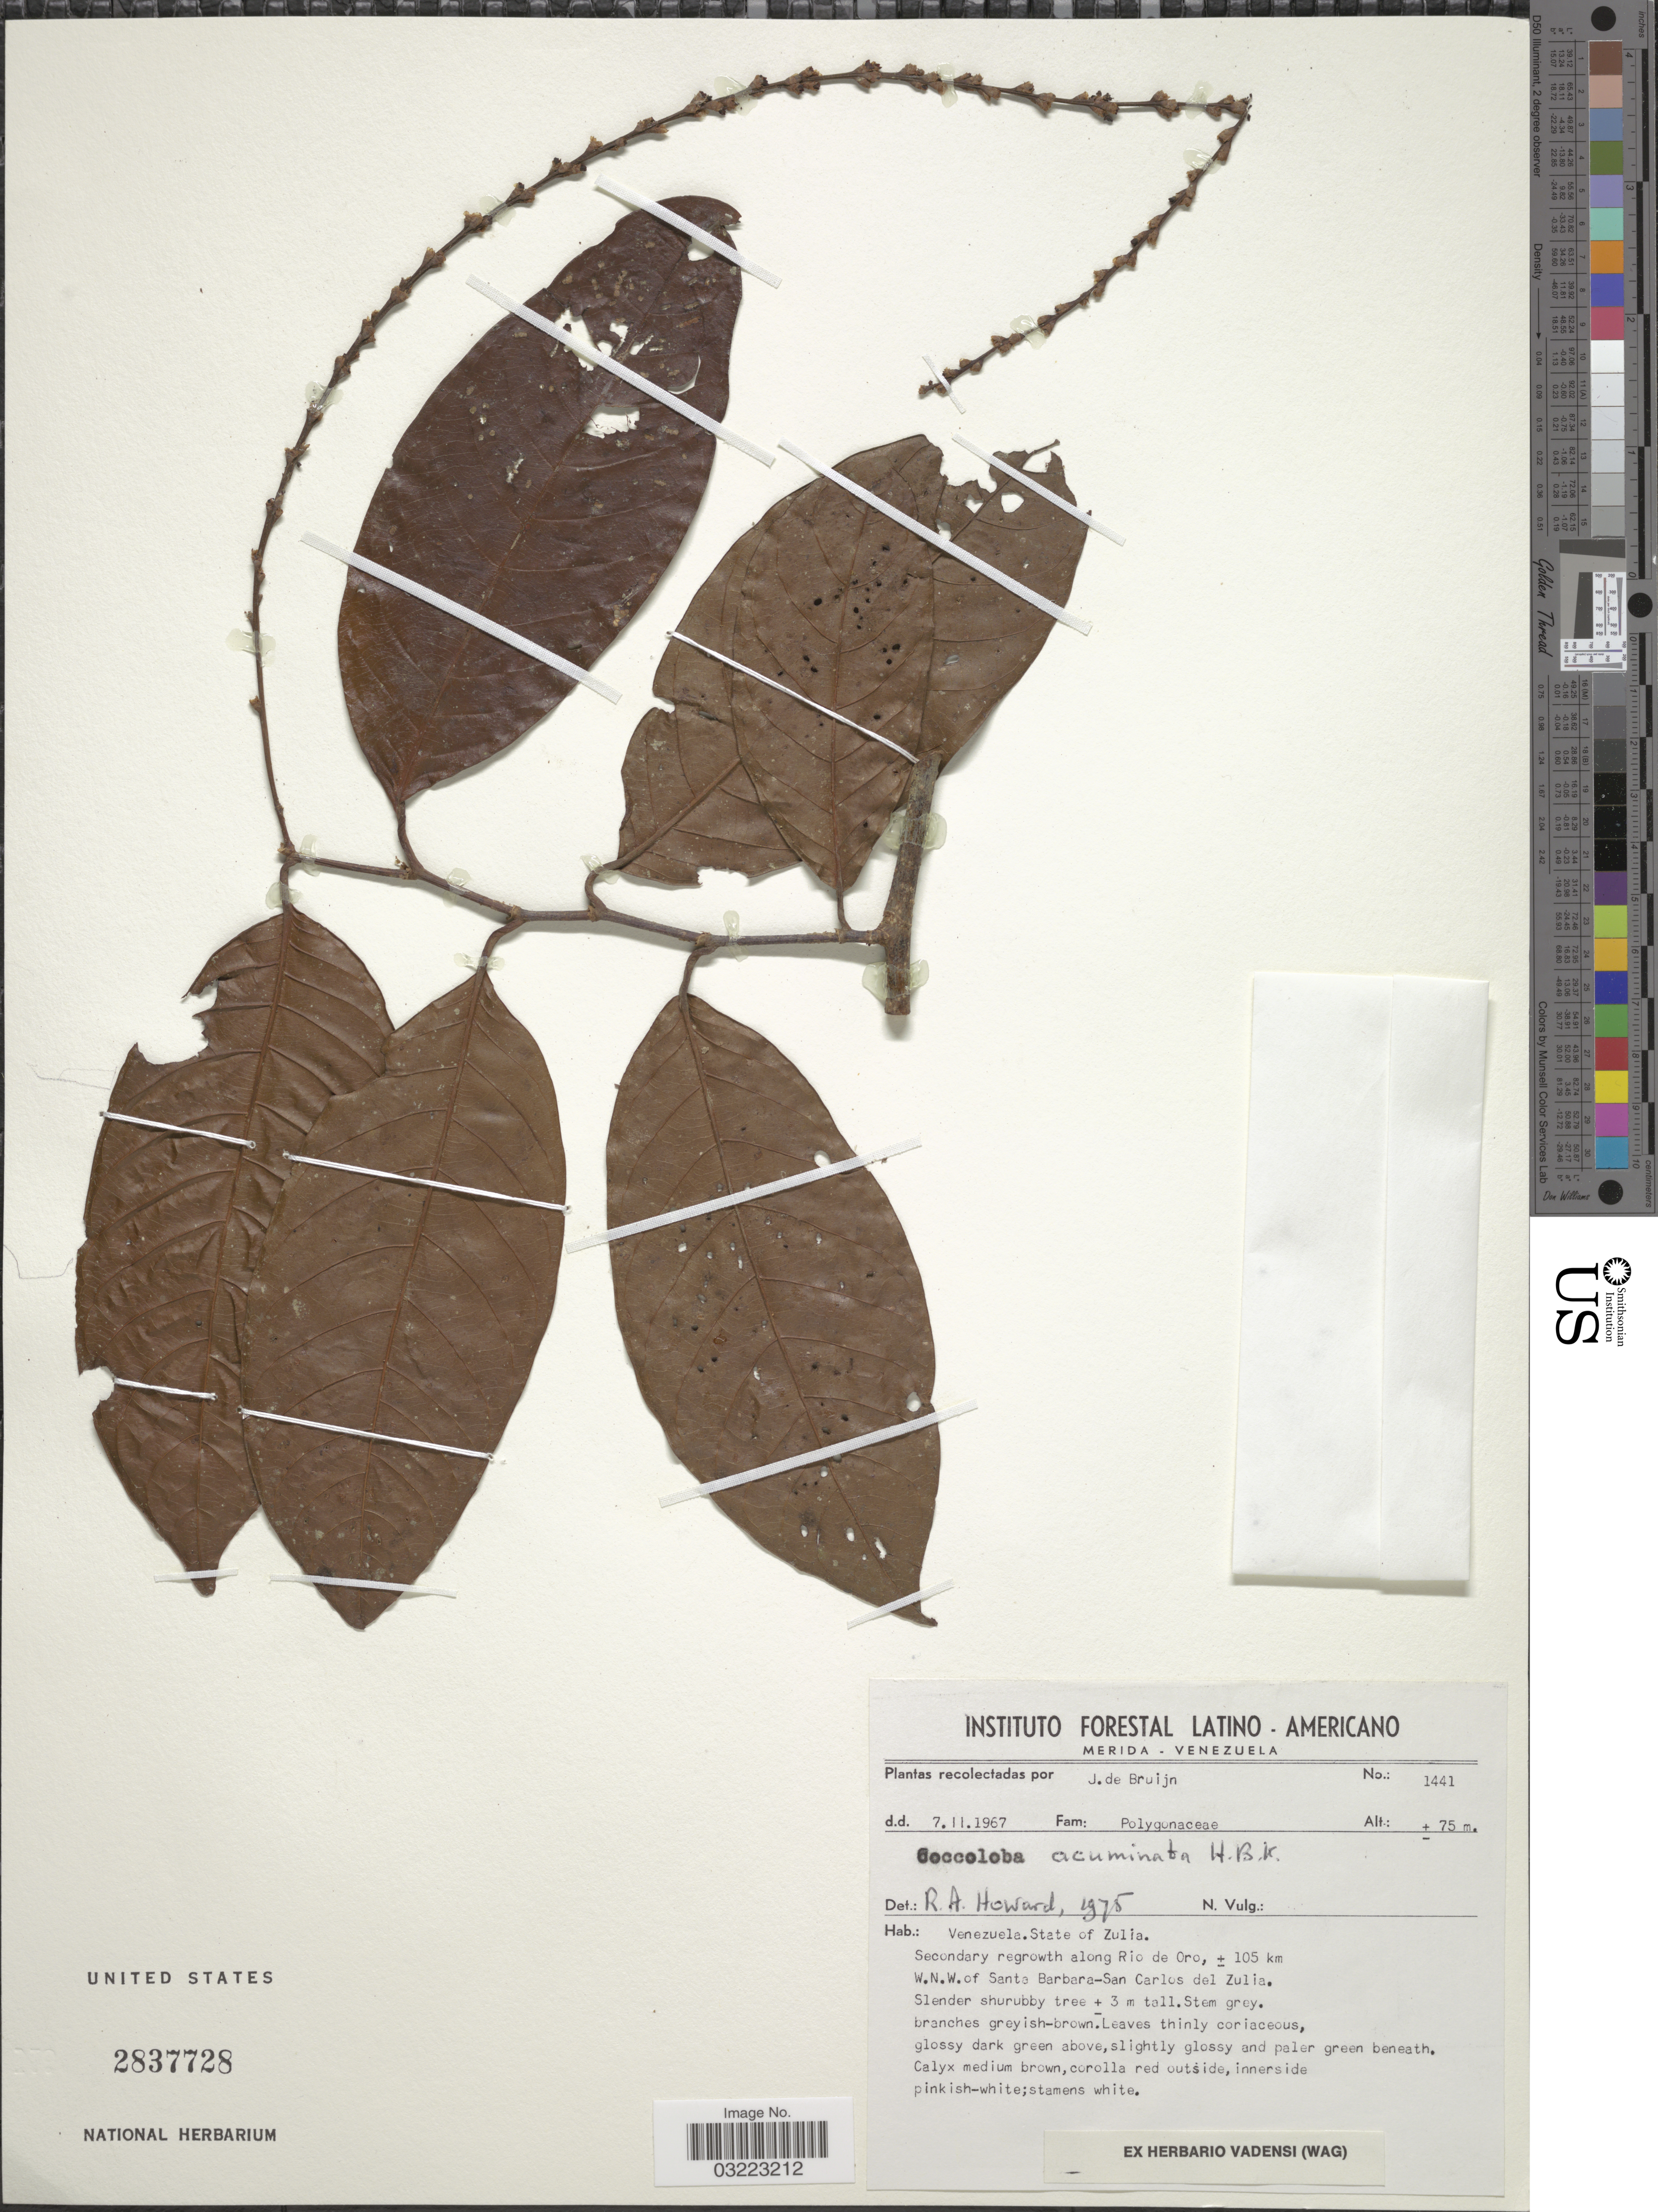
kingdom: Plantae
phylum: Tracheophyta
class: Magnoliopsida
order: Caryophyllales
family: Polygonaceae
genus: Coccoloba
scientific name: Coccoloba acuminata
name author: Kunth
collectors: J. Bruijn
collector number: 1441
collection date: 1967-02-07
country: Venezuela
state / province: Zulia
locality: Secondary regrowth along Rio de Oro, ± 105 km W.N.W. of Santa Barbara-San Carlos del Zulia.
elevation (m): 75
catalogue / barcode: US 2837728